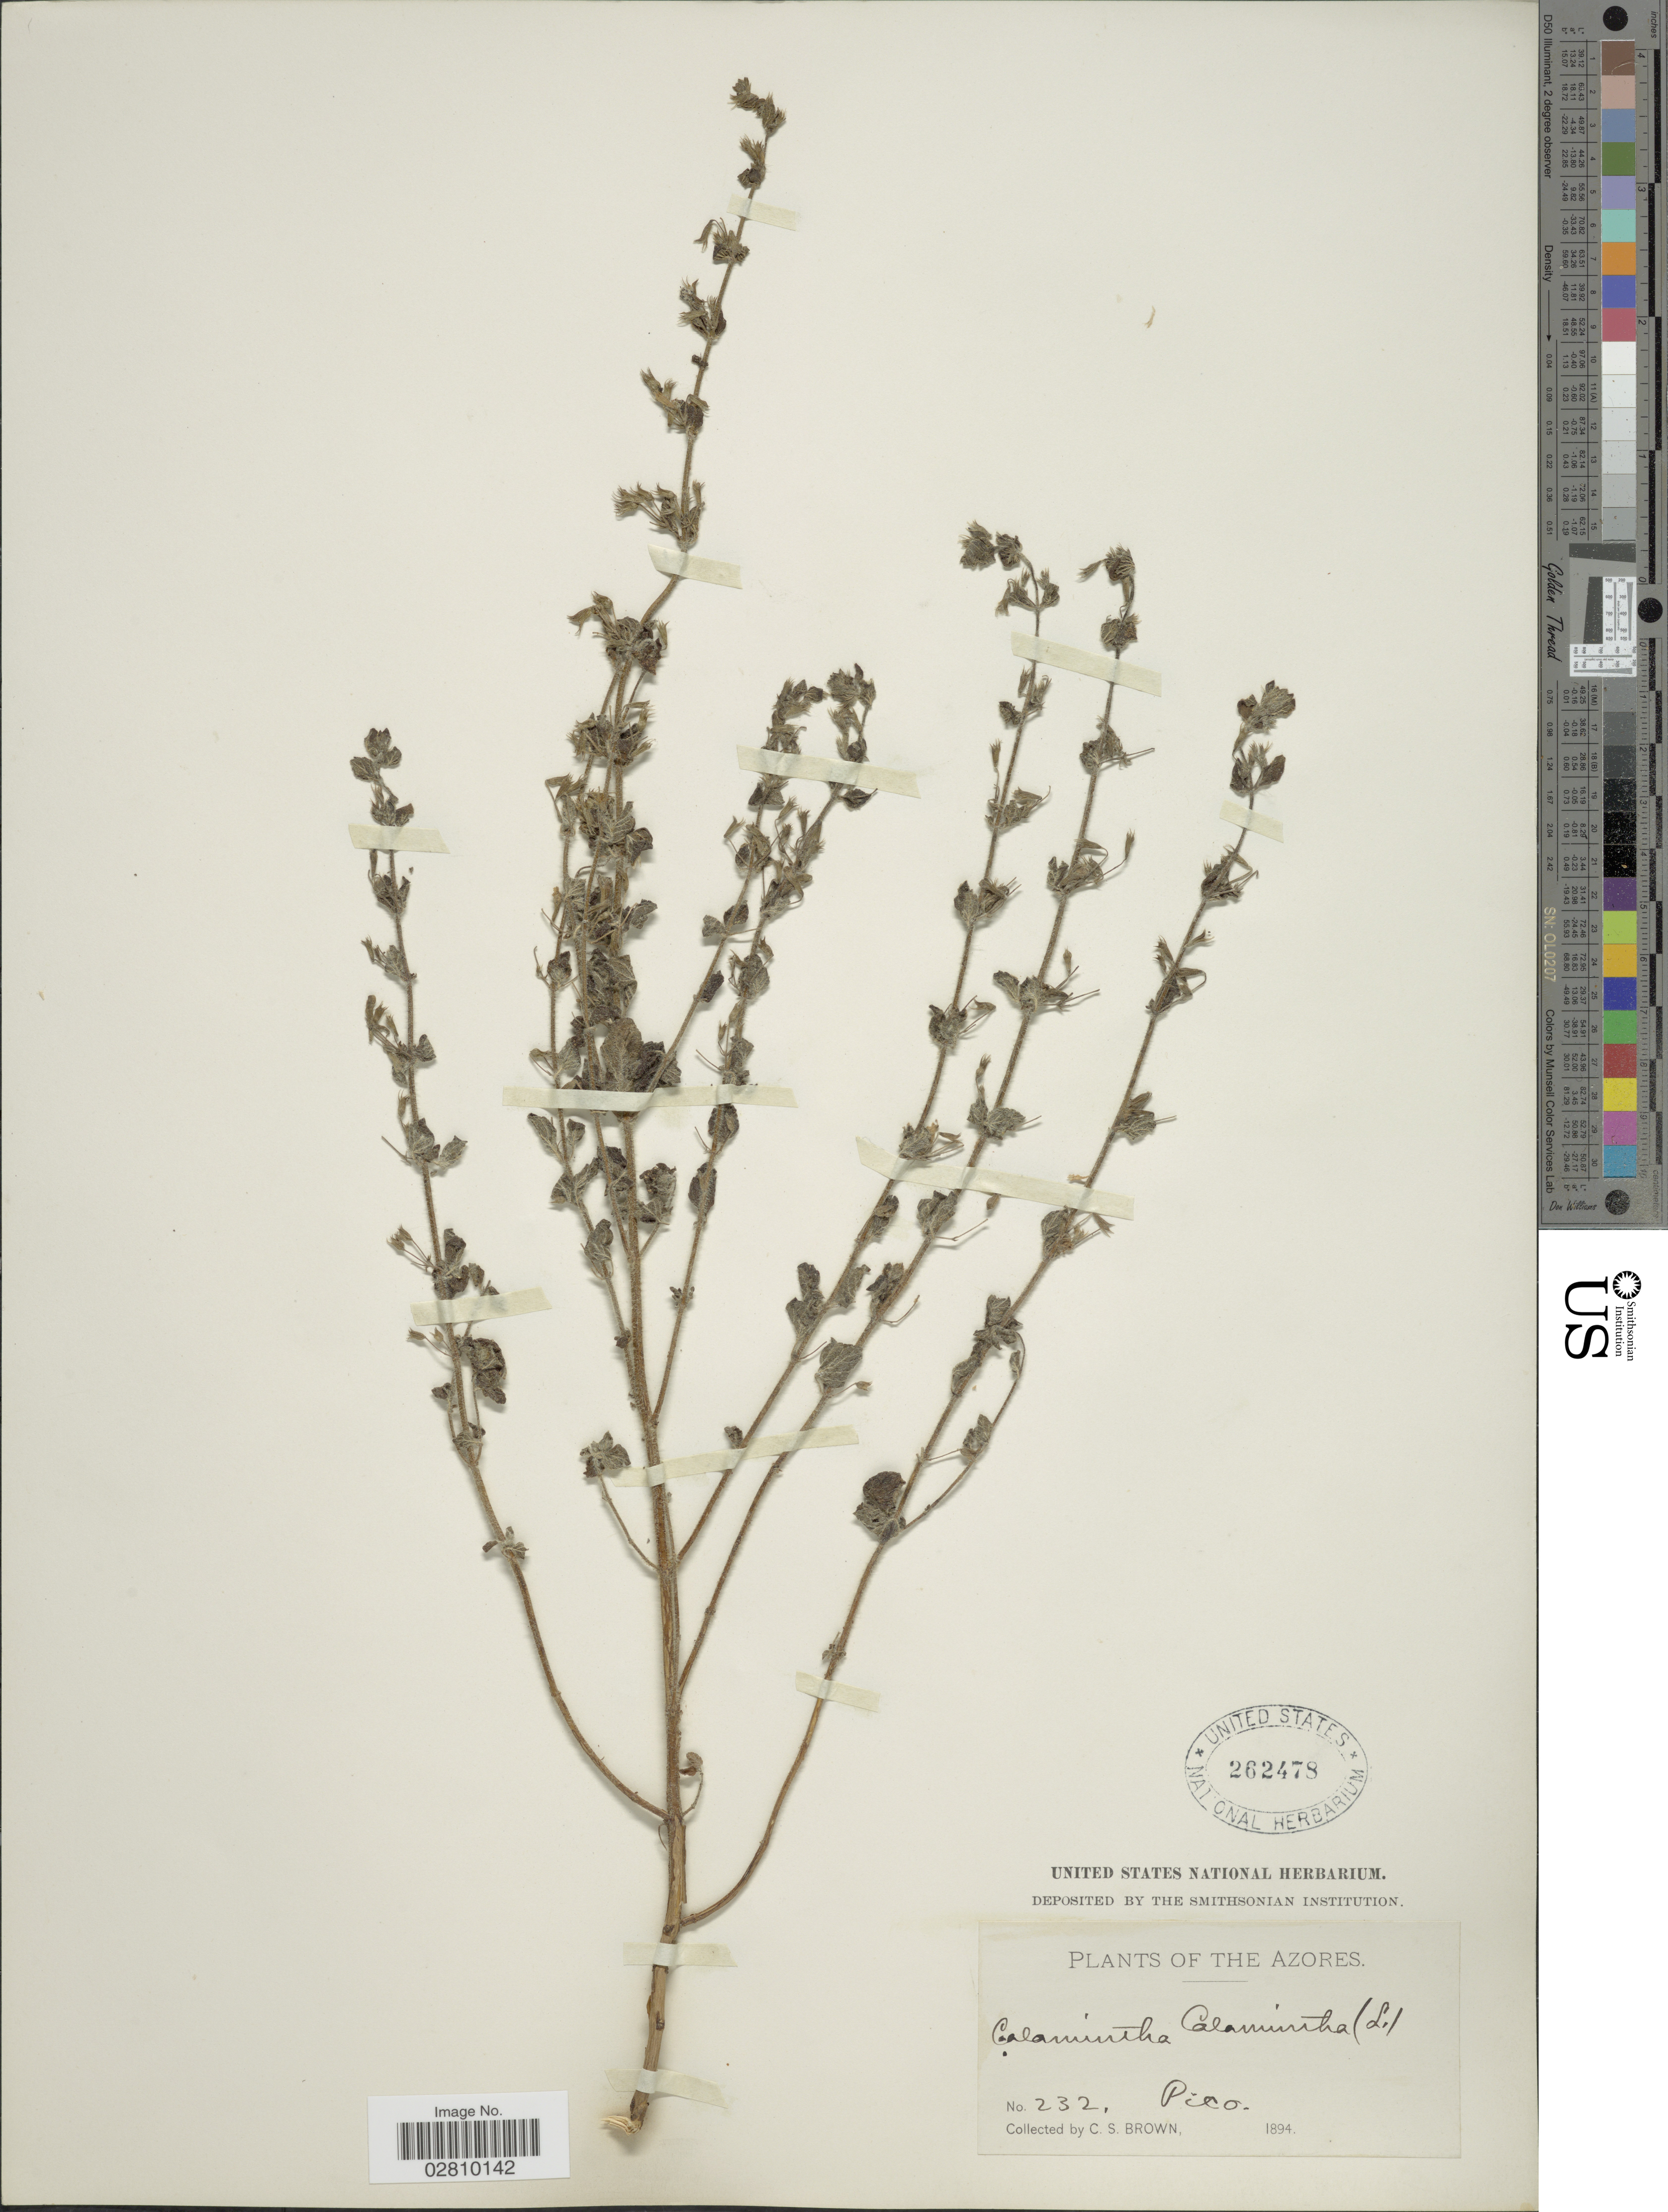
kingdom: Plantae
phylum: Tracheophyta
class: Magnoliopsida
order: Lamiales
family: Lamiaceae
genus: Calamintha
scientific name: Calamintha sp.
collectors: C. S. Brown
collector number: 232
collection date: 1894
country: Portugal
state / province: Azores (Aut. Reg.)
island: Pico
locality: Pico.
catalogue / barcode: US 262478